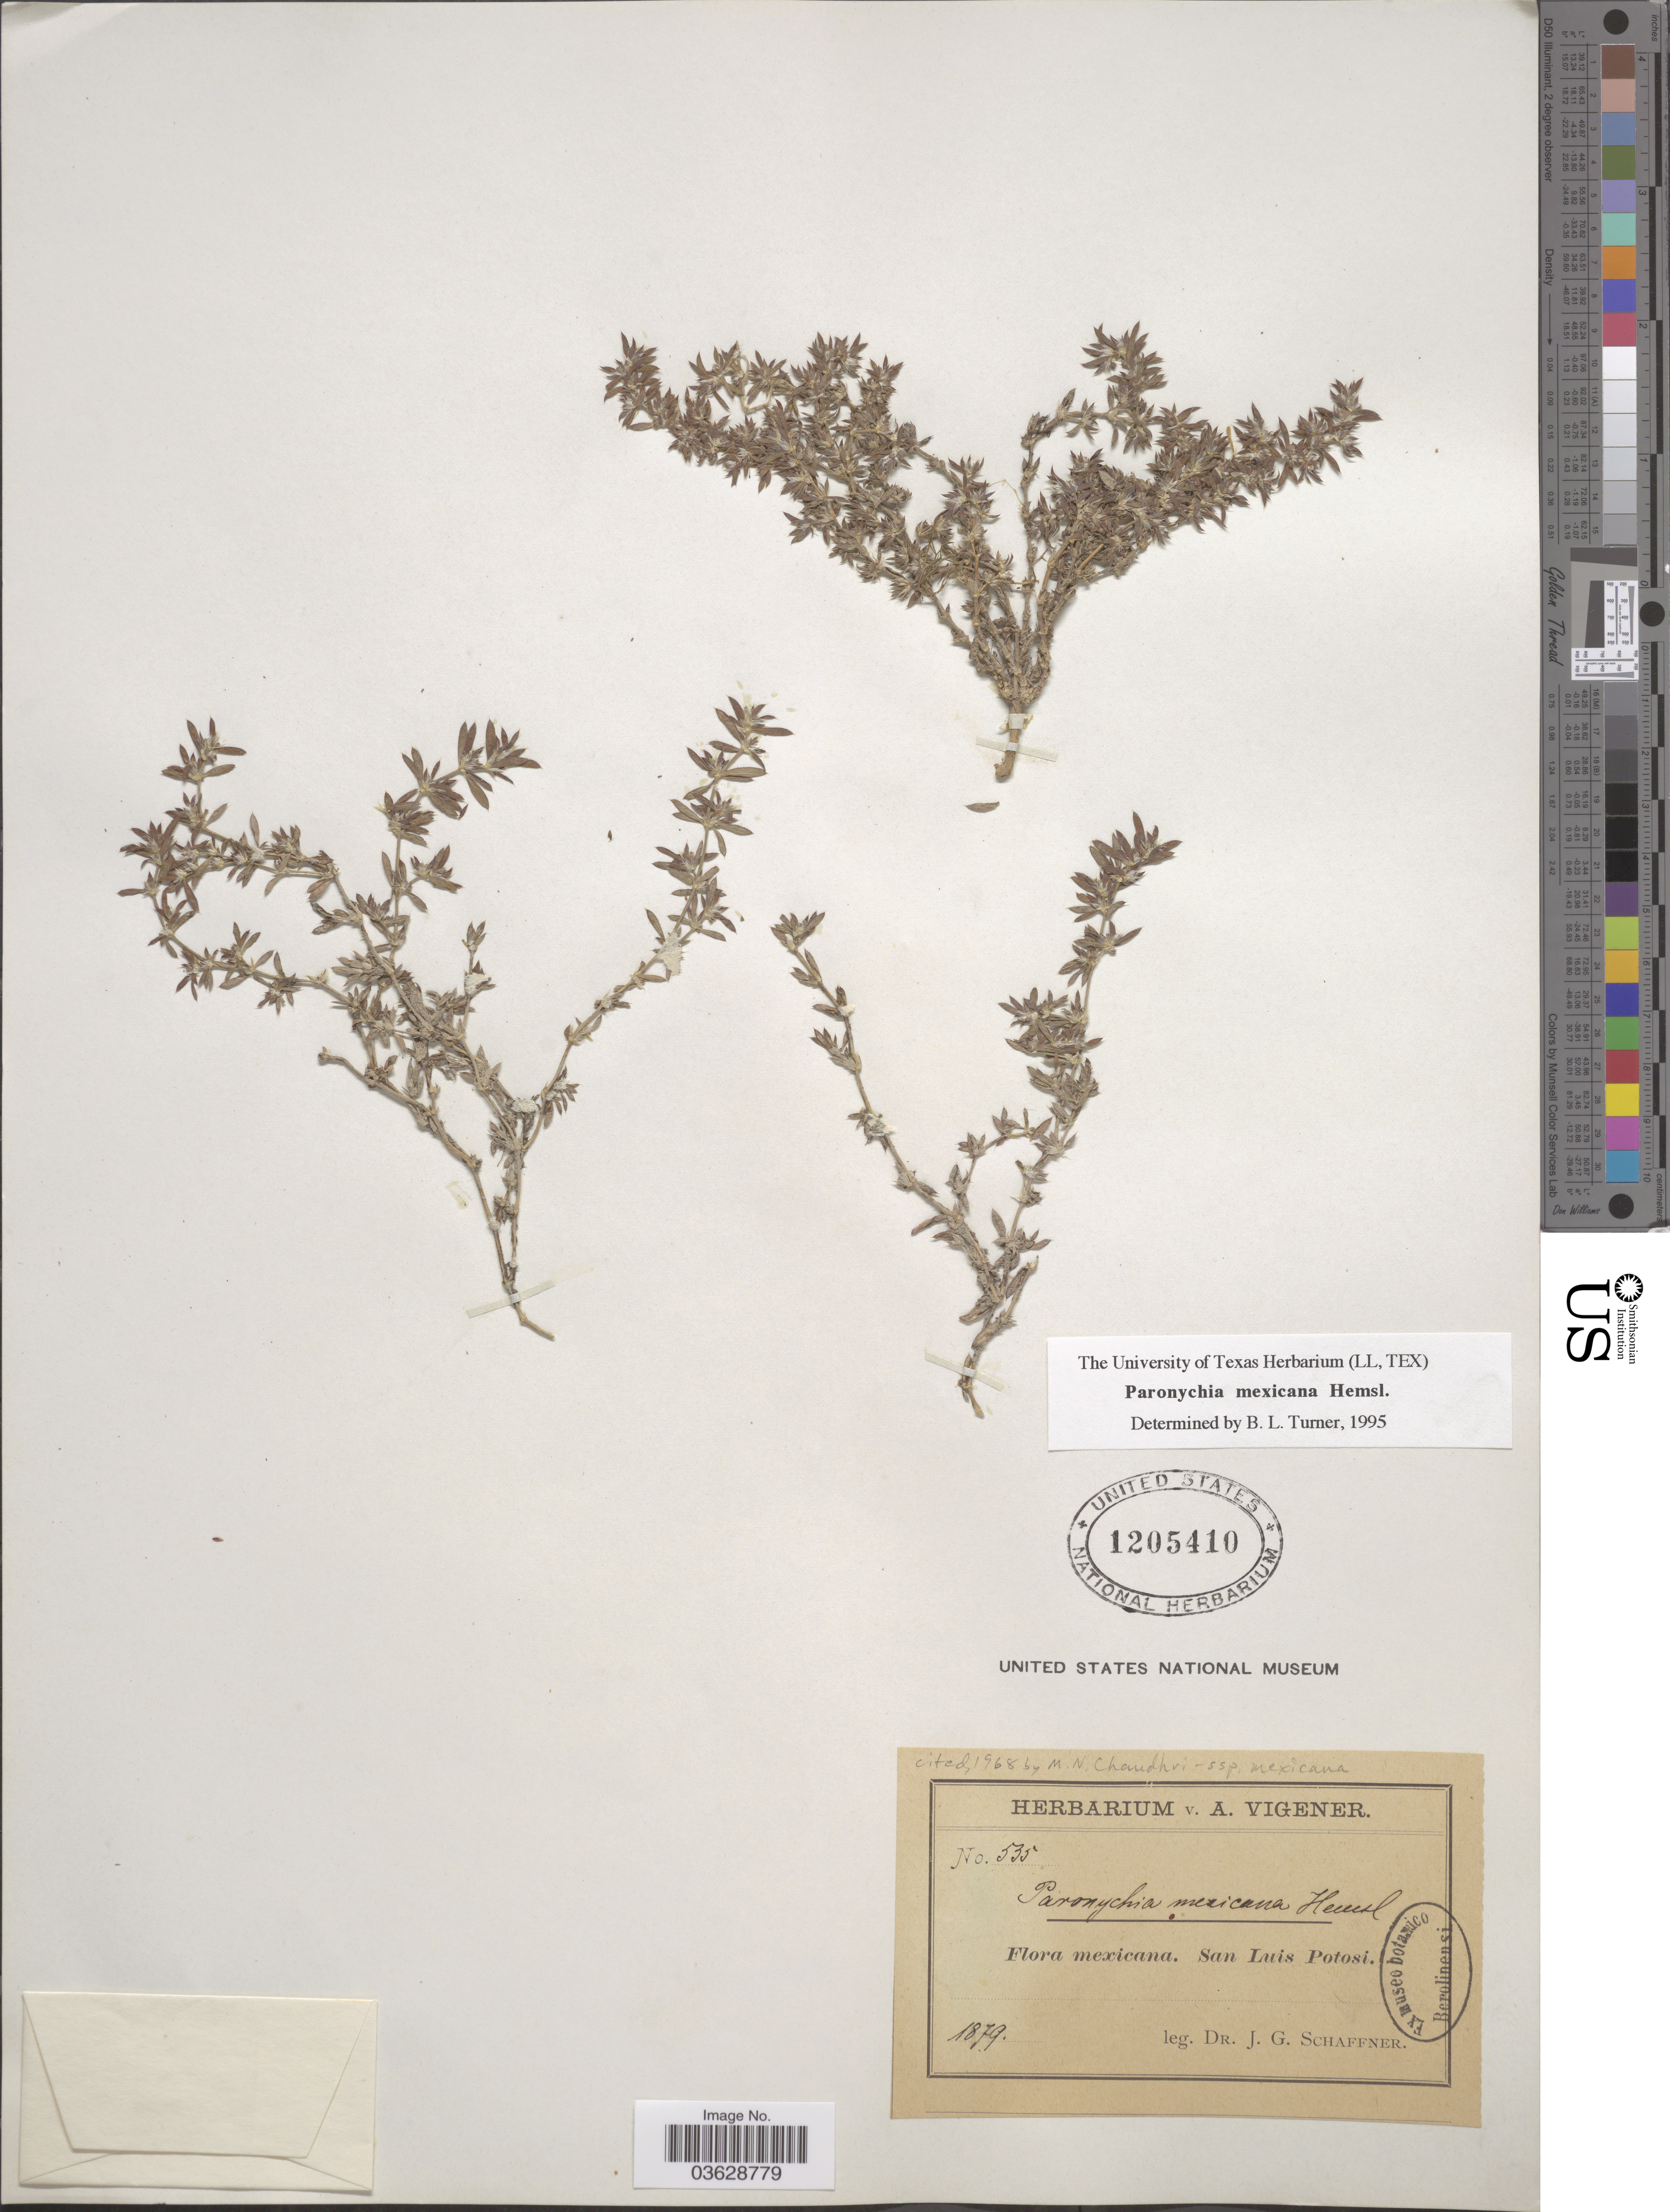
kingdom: Plantae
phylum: Tracheophyta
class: Magnoliopsida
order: Caryophyllales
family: Caryophyllaceae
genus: Paronychia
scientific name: Paronychia mexicana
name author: Hemsl.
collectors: J. G. Schaffner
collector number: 535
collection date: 1879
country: Mexico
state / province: San Luis Potosí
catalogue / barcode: US 1205410